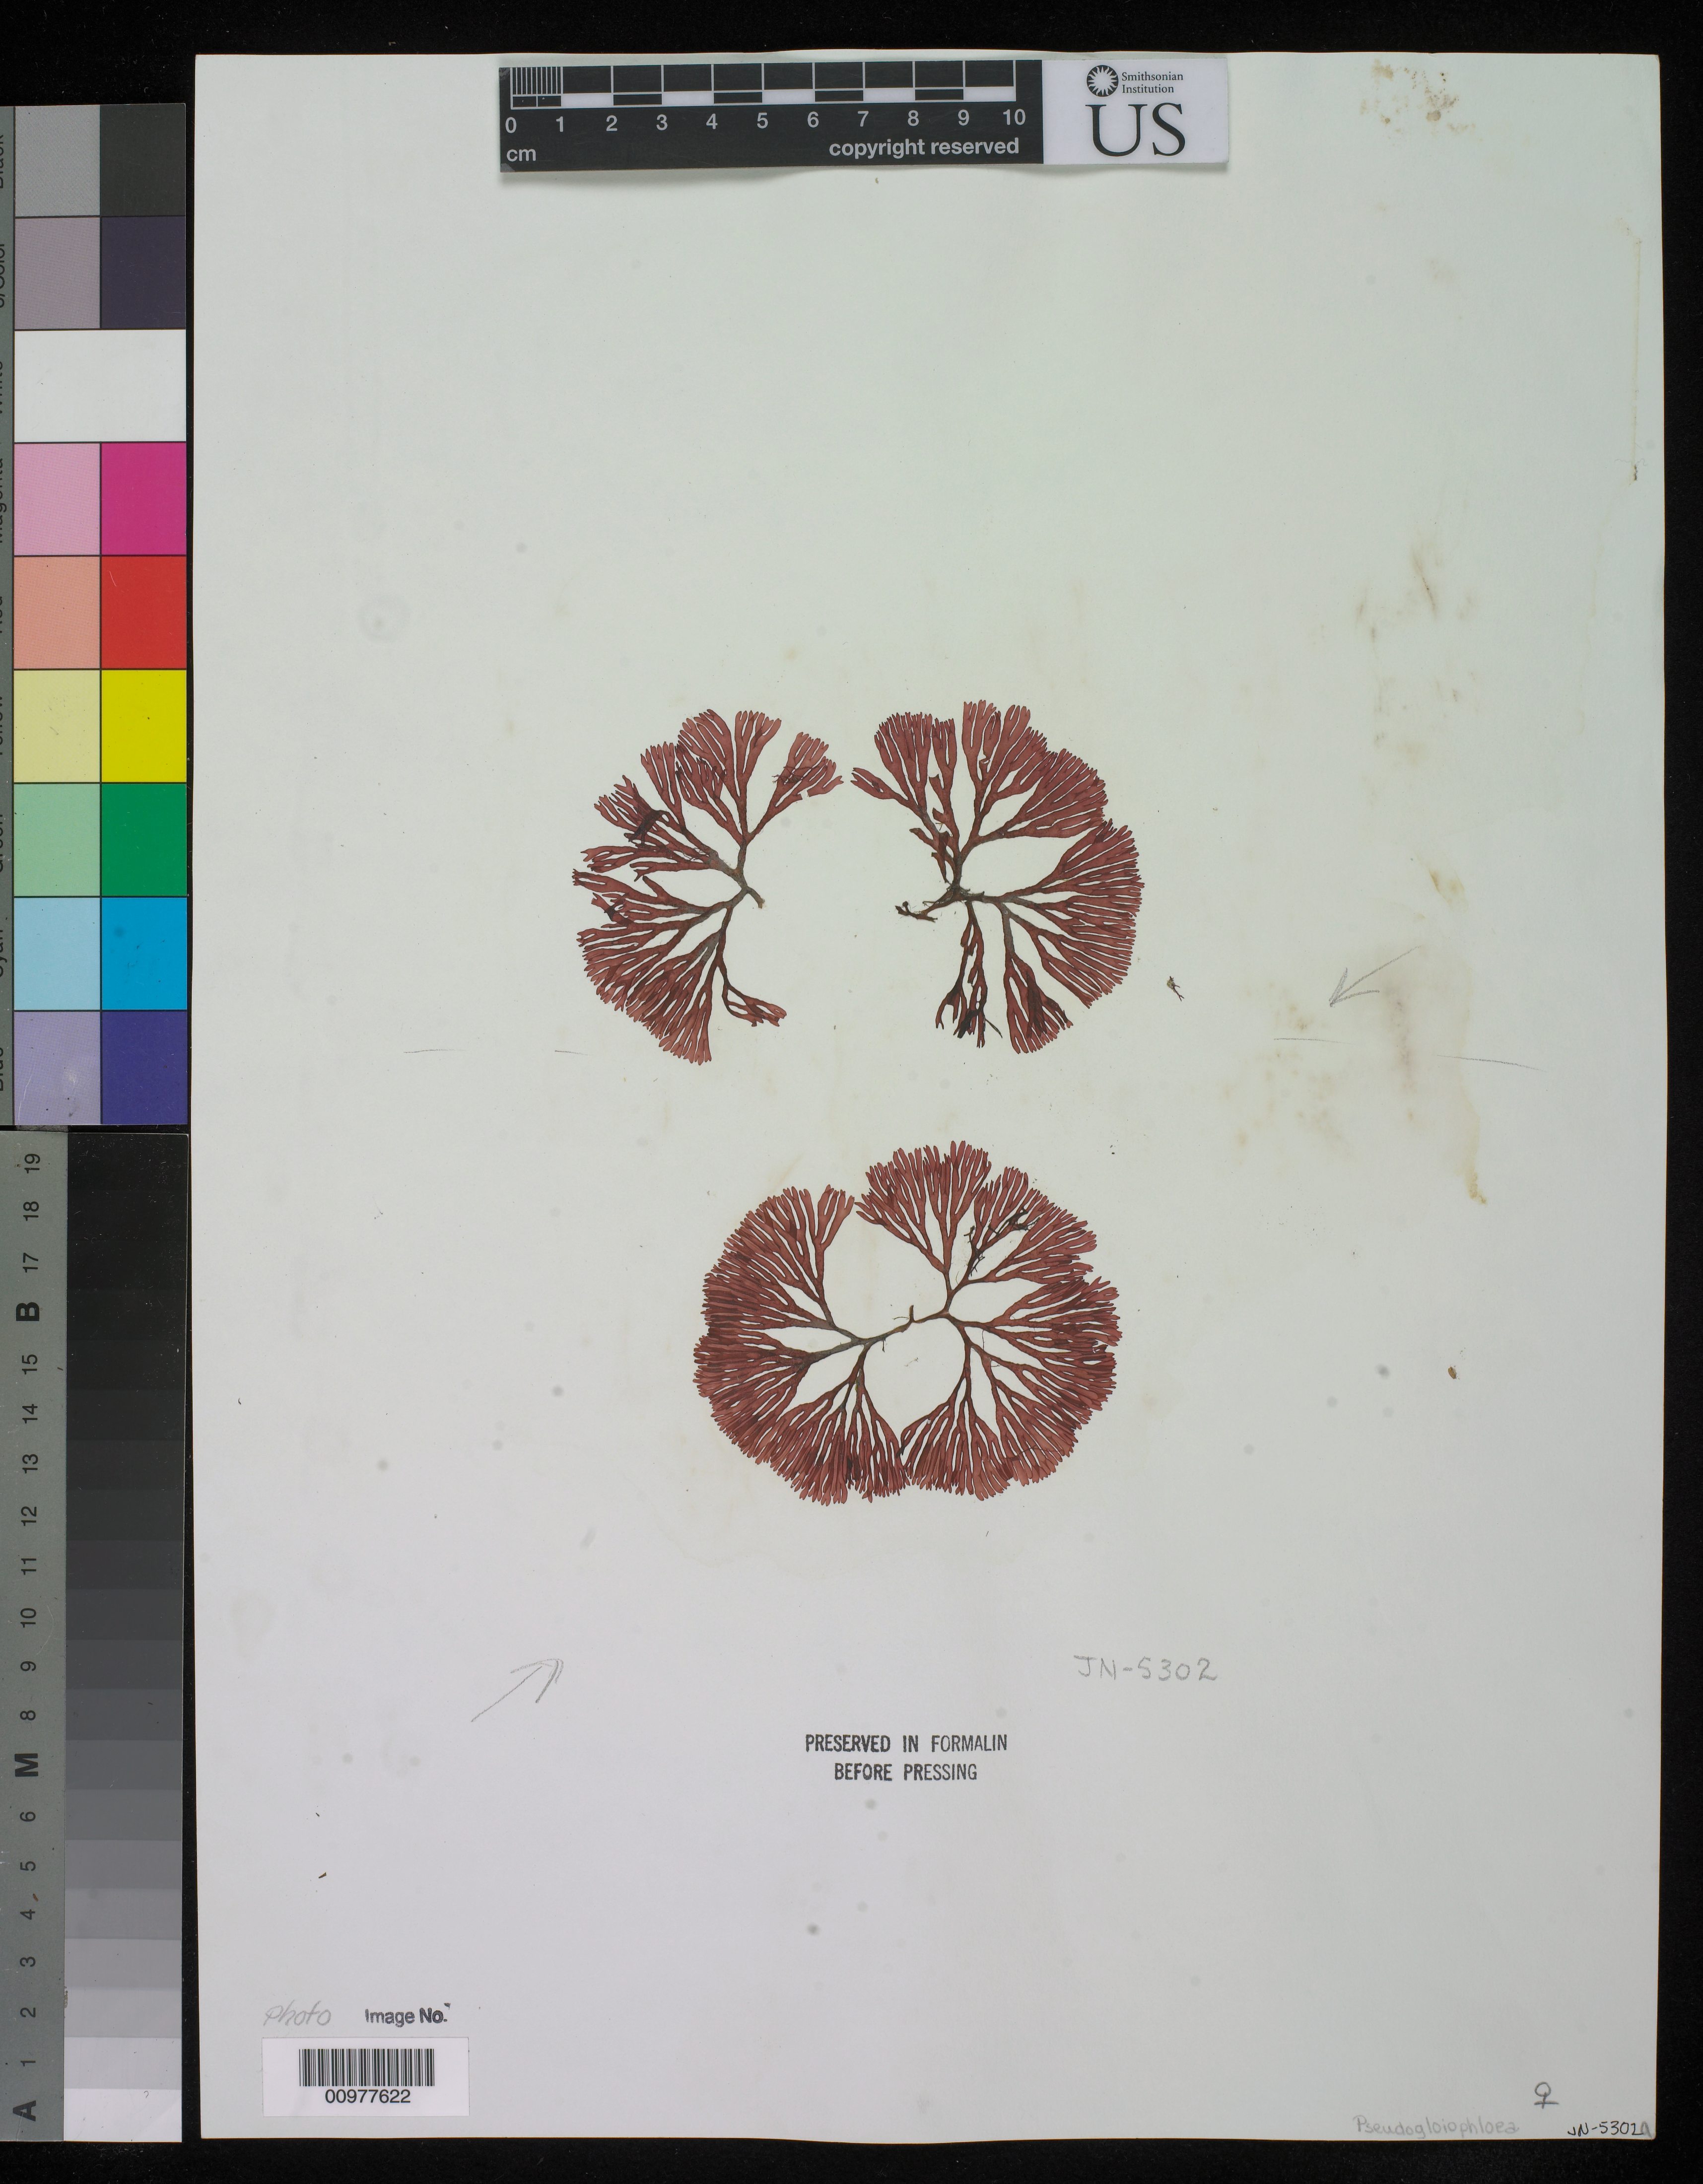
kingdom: Plantae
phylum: Rhodophyta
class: Florideophyceae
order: Nemaliales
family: Scinaiaceae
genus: Scinaia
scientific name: Scinaia confusa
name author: (Setch.) Huisman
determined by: Norris, James N.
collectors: J. N. Norris & K. E. Bucher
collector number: JN-5302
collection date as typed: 21 Apr 1974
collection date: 1974-04-21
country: Mexico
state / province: Baja California Norte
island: Isla Angel de la Guarda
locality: Puerto Refugio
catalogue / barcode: US 217350